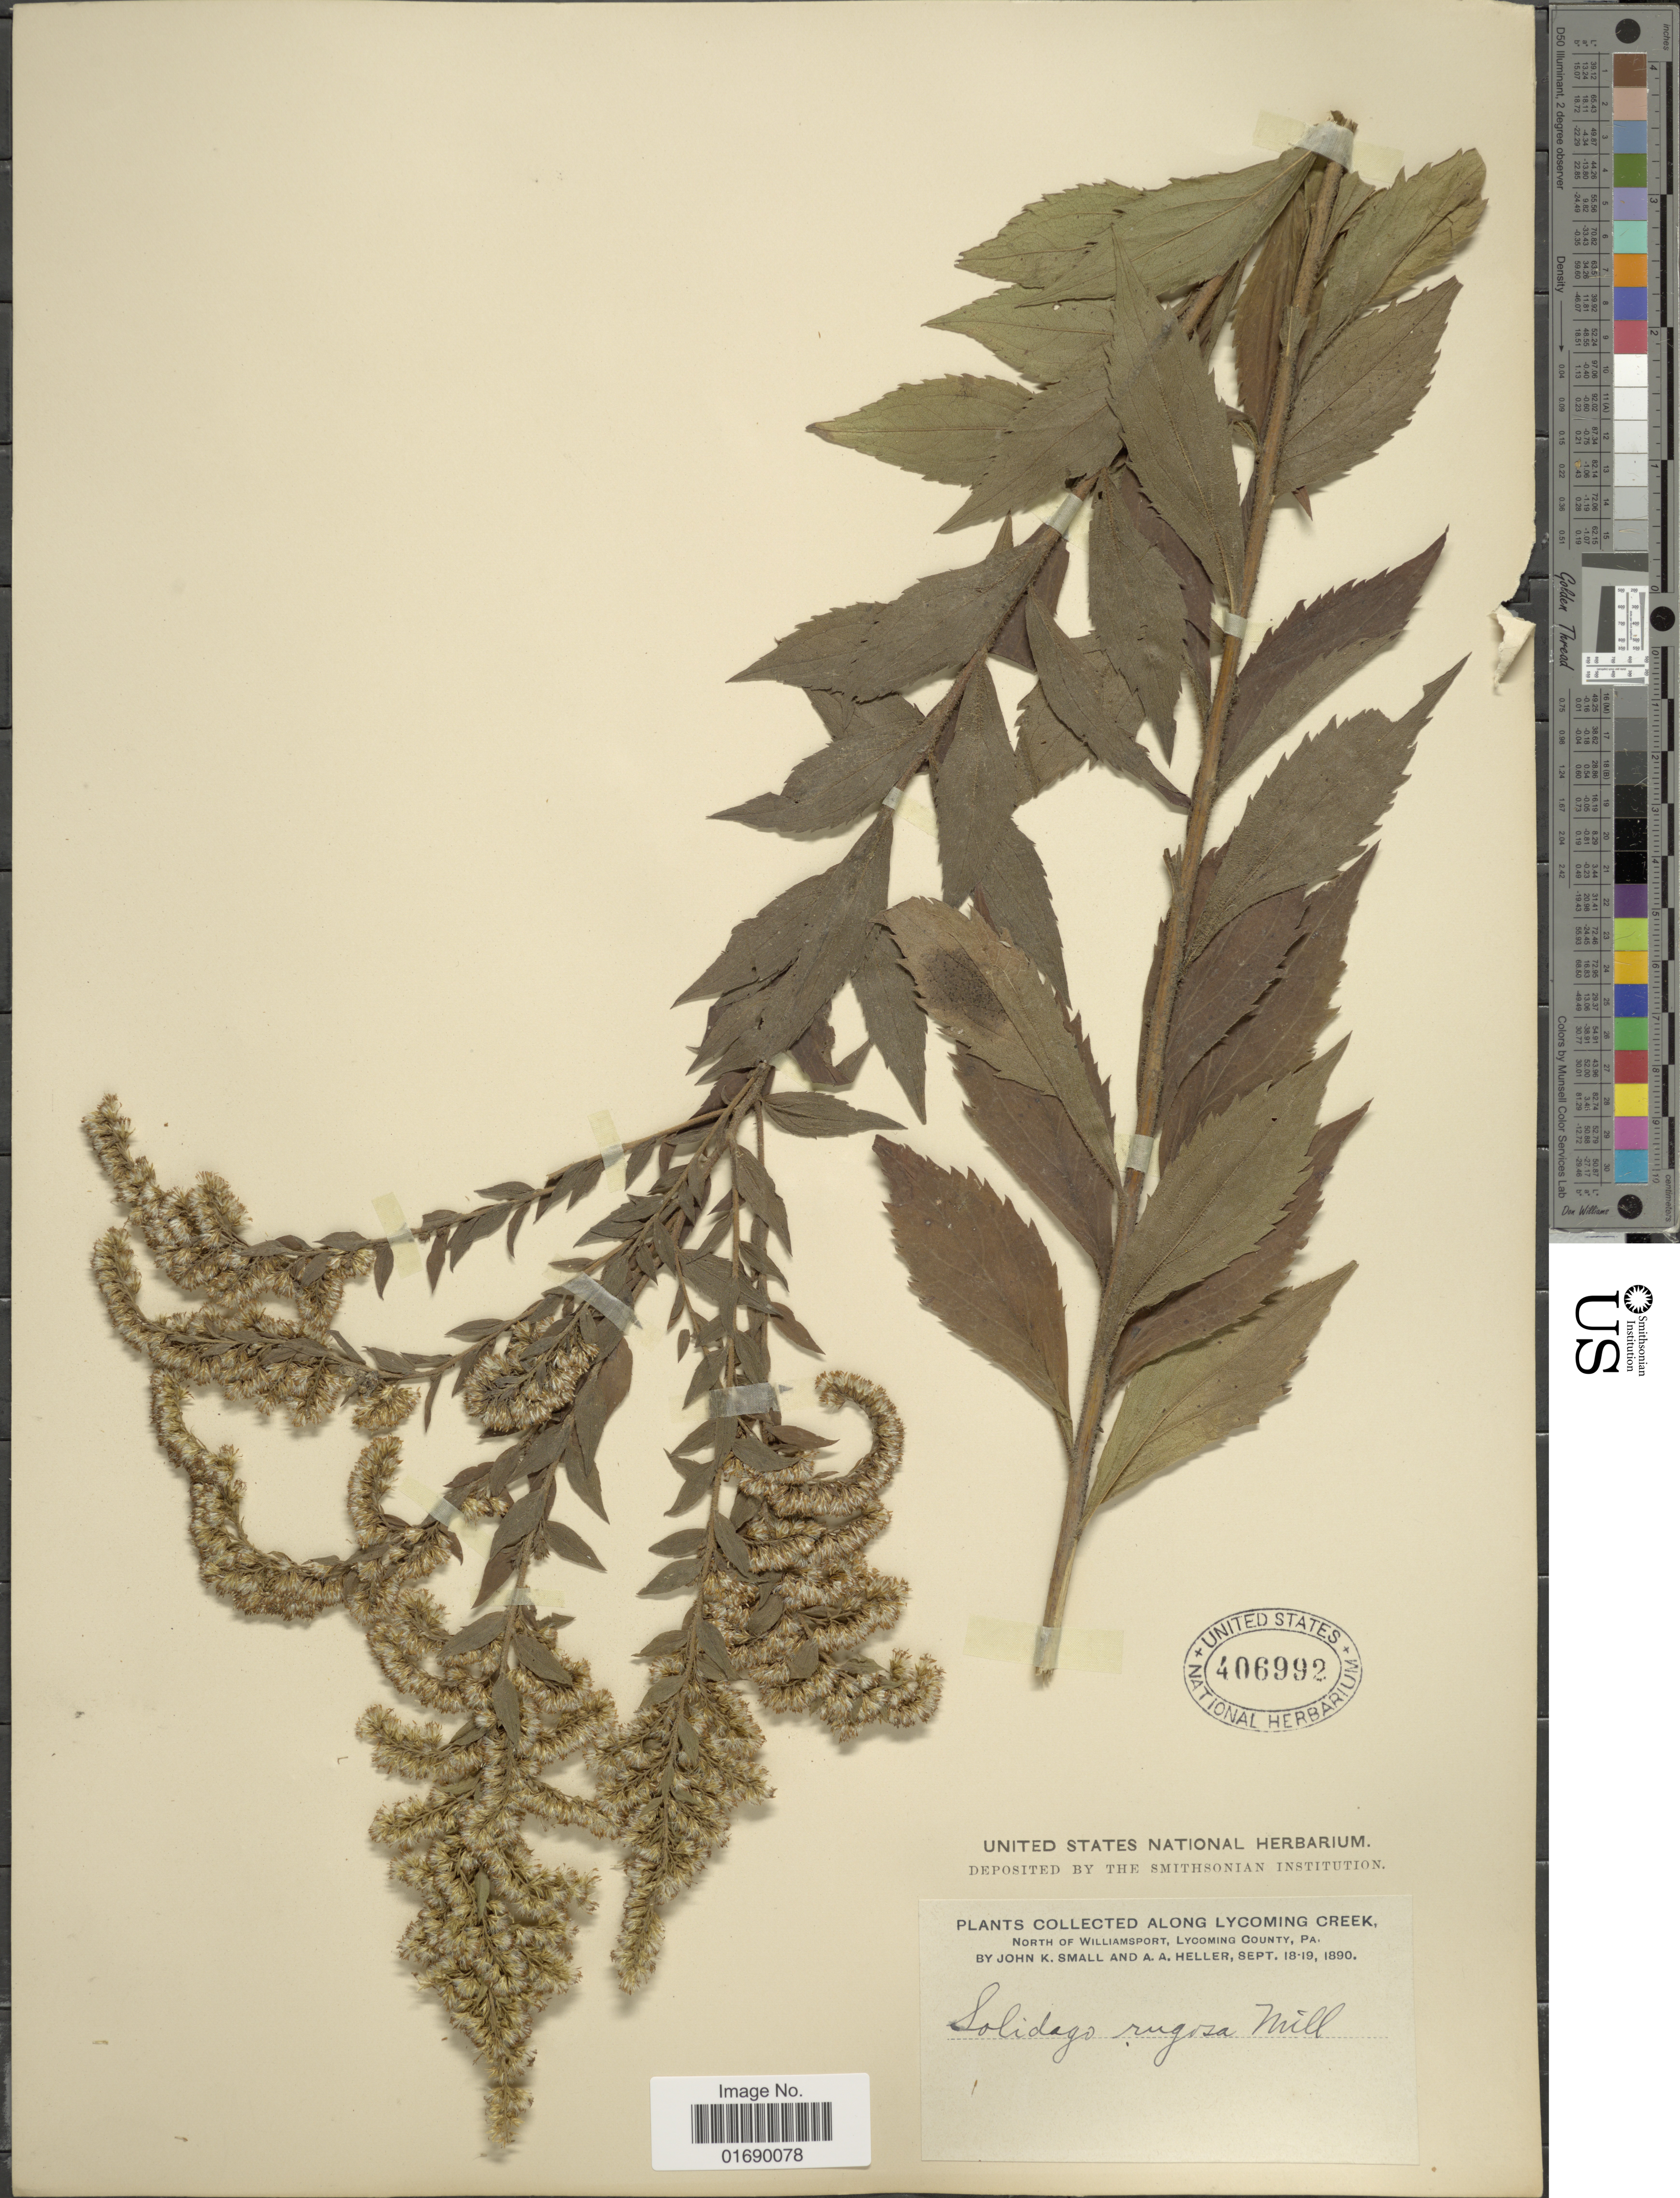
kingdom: Plantae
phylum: Tracheophyta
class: Magnoliopsida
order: Asterales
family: Asteraceae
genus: Solidago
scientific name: Solidago rugosa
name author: Mill.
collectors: J. K. Small & A. A. Heller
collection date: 1890-09-18/1890-09-19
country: United States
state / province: Pennsylvania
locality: Along Lycoming Creek, North of Williamsport, Lycoming County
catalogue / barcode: US 406992